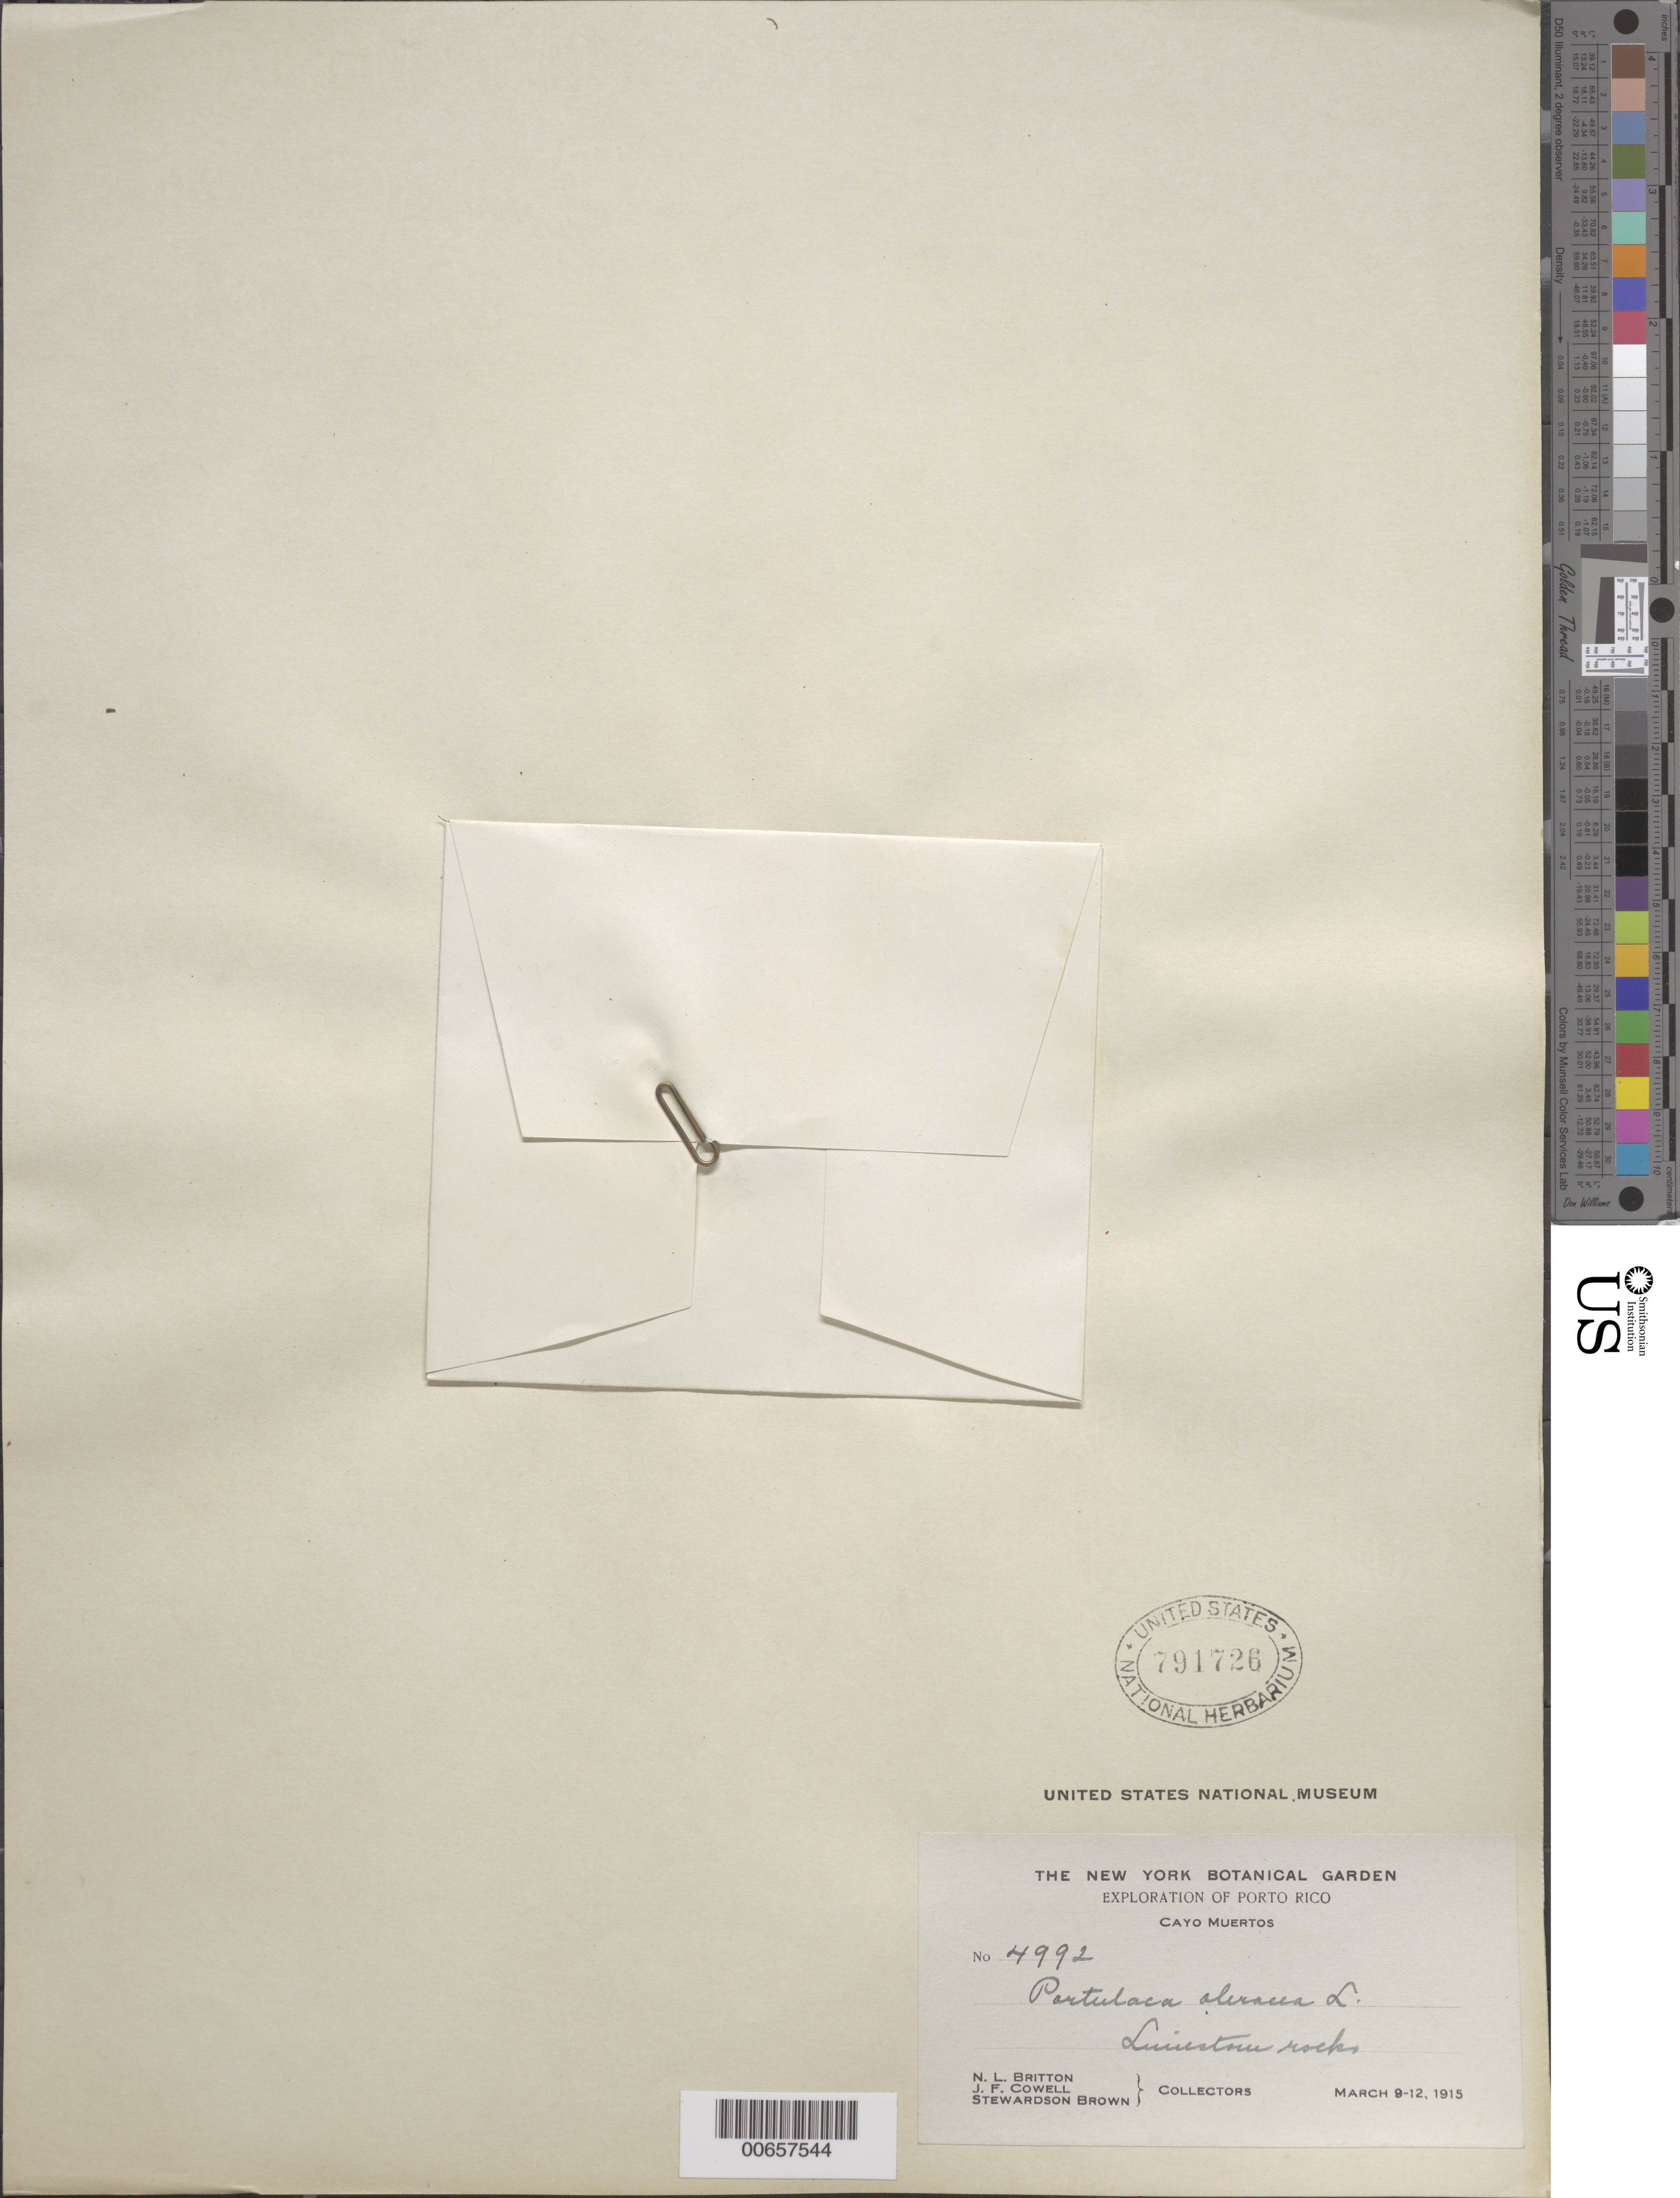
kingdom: Plantae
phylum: Tracheophyta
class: Magnoliopsida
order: Caryophyllales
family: Portulacaceae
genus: Portulaca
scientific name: Portulaca oleracea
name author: L.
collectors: N. Britton, J. F. Cowell & S. Brown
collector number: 4992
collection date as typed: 09 Mar 1915 to 12 Mar 1915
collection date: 1915-03-09/1915-03-12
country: Puerto Rico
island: Greater Antilles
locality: Cayo Muertos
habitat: Limestone rocks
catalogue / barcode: US 791726